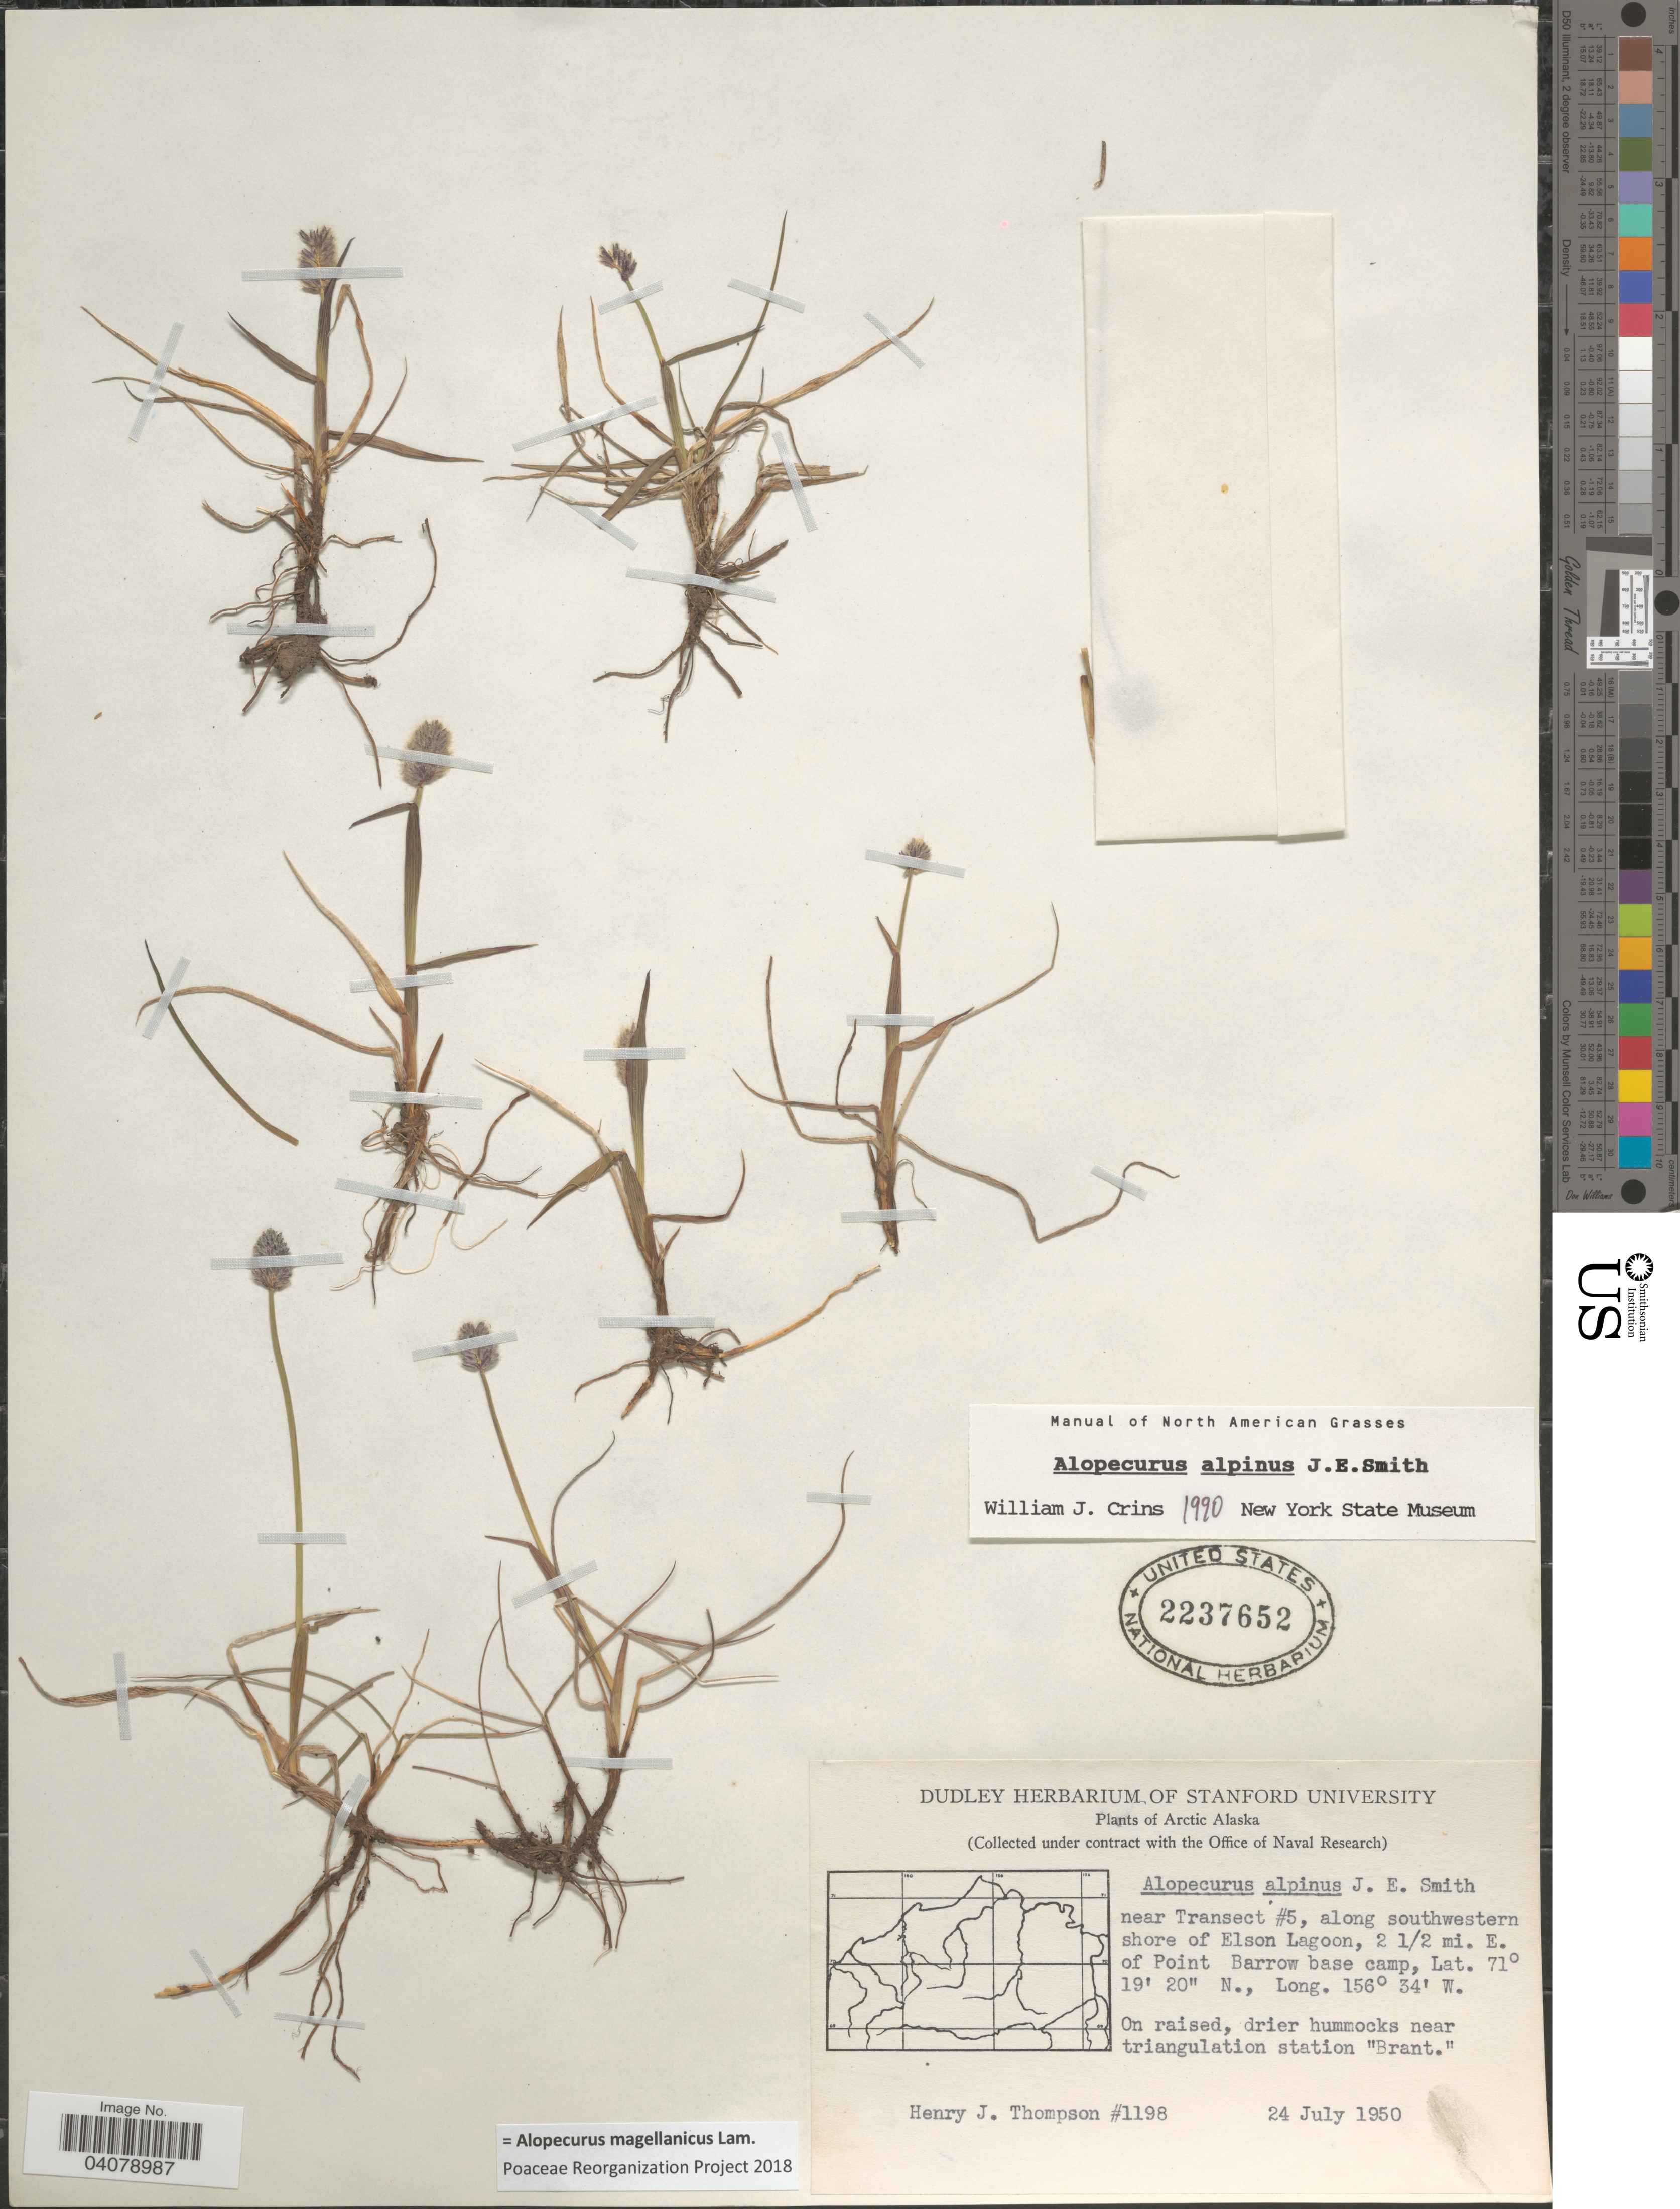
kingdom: Plantae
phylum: Tracheophyta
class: Liliopsida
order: Poales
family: Poaceae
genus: Alopecurus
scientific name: Alopecurus magellanicus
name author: Lam.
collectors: H. J. Thompson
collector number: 1198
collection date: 1950-07-24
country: United States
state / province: Alaska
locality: Arctic Alaska. Near Transect #5, along southwestern shore of Elson Lagoon, 2 ½ mi. E. of Point Barrow base camp. On raised, drier hummocks near triangulation station "Brant".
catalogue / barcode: US 2237652